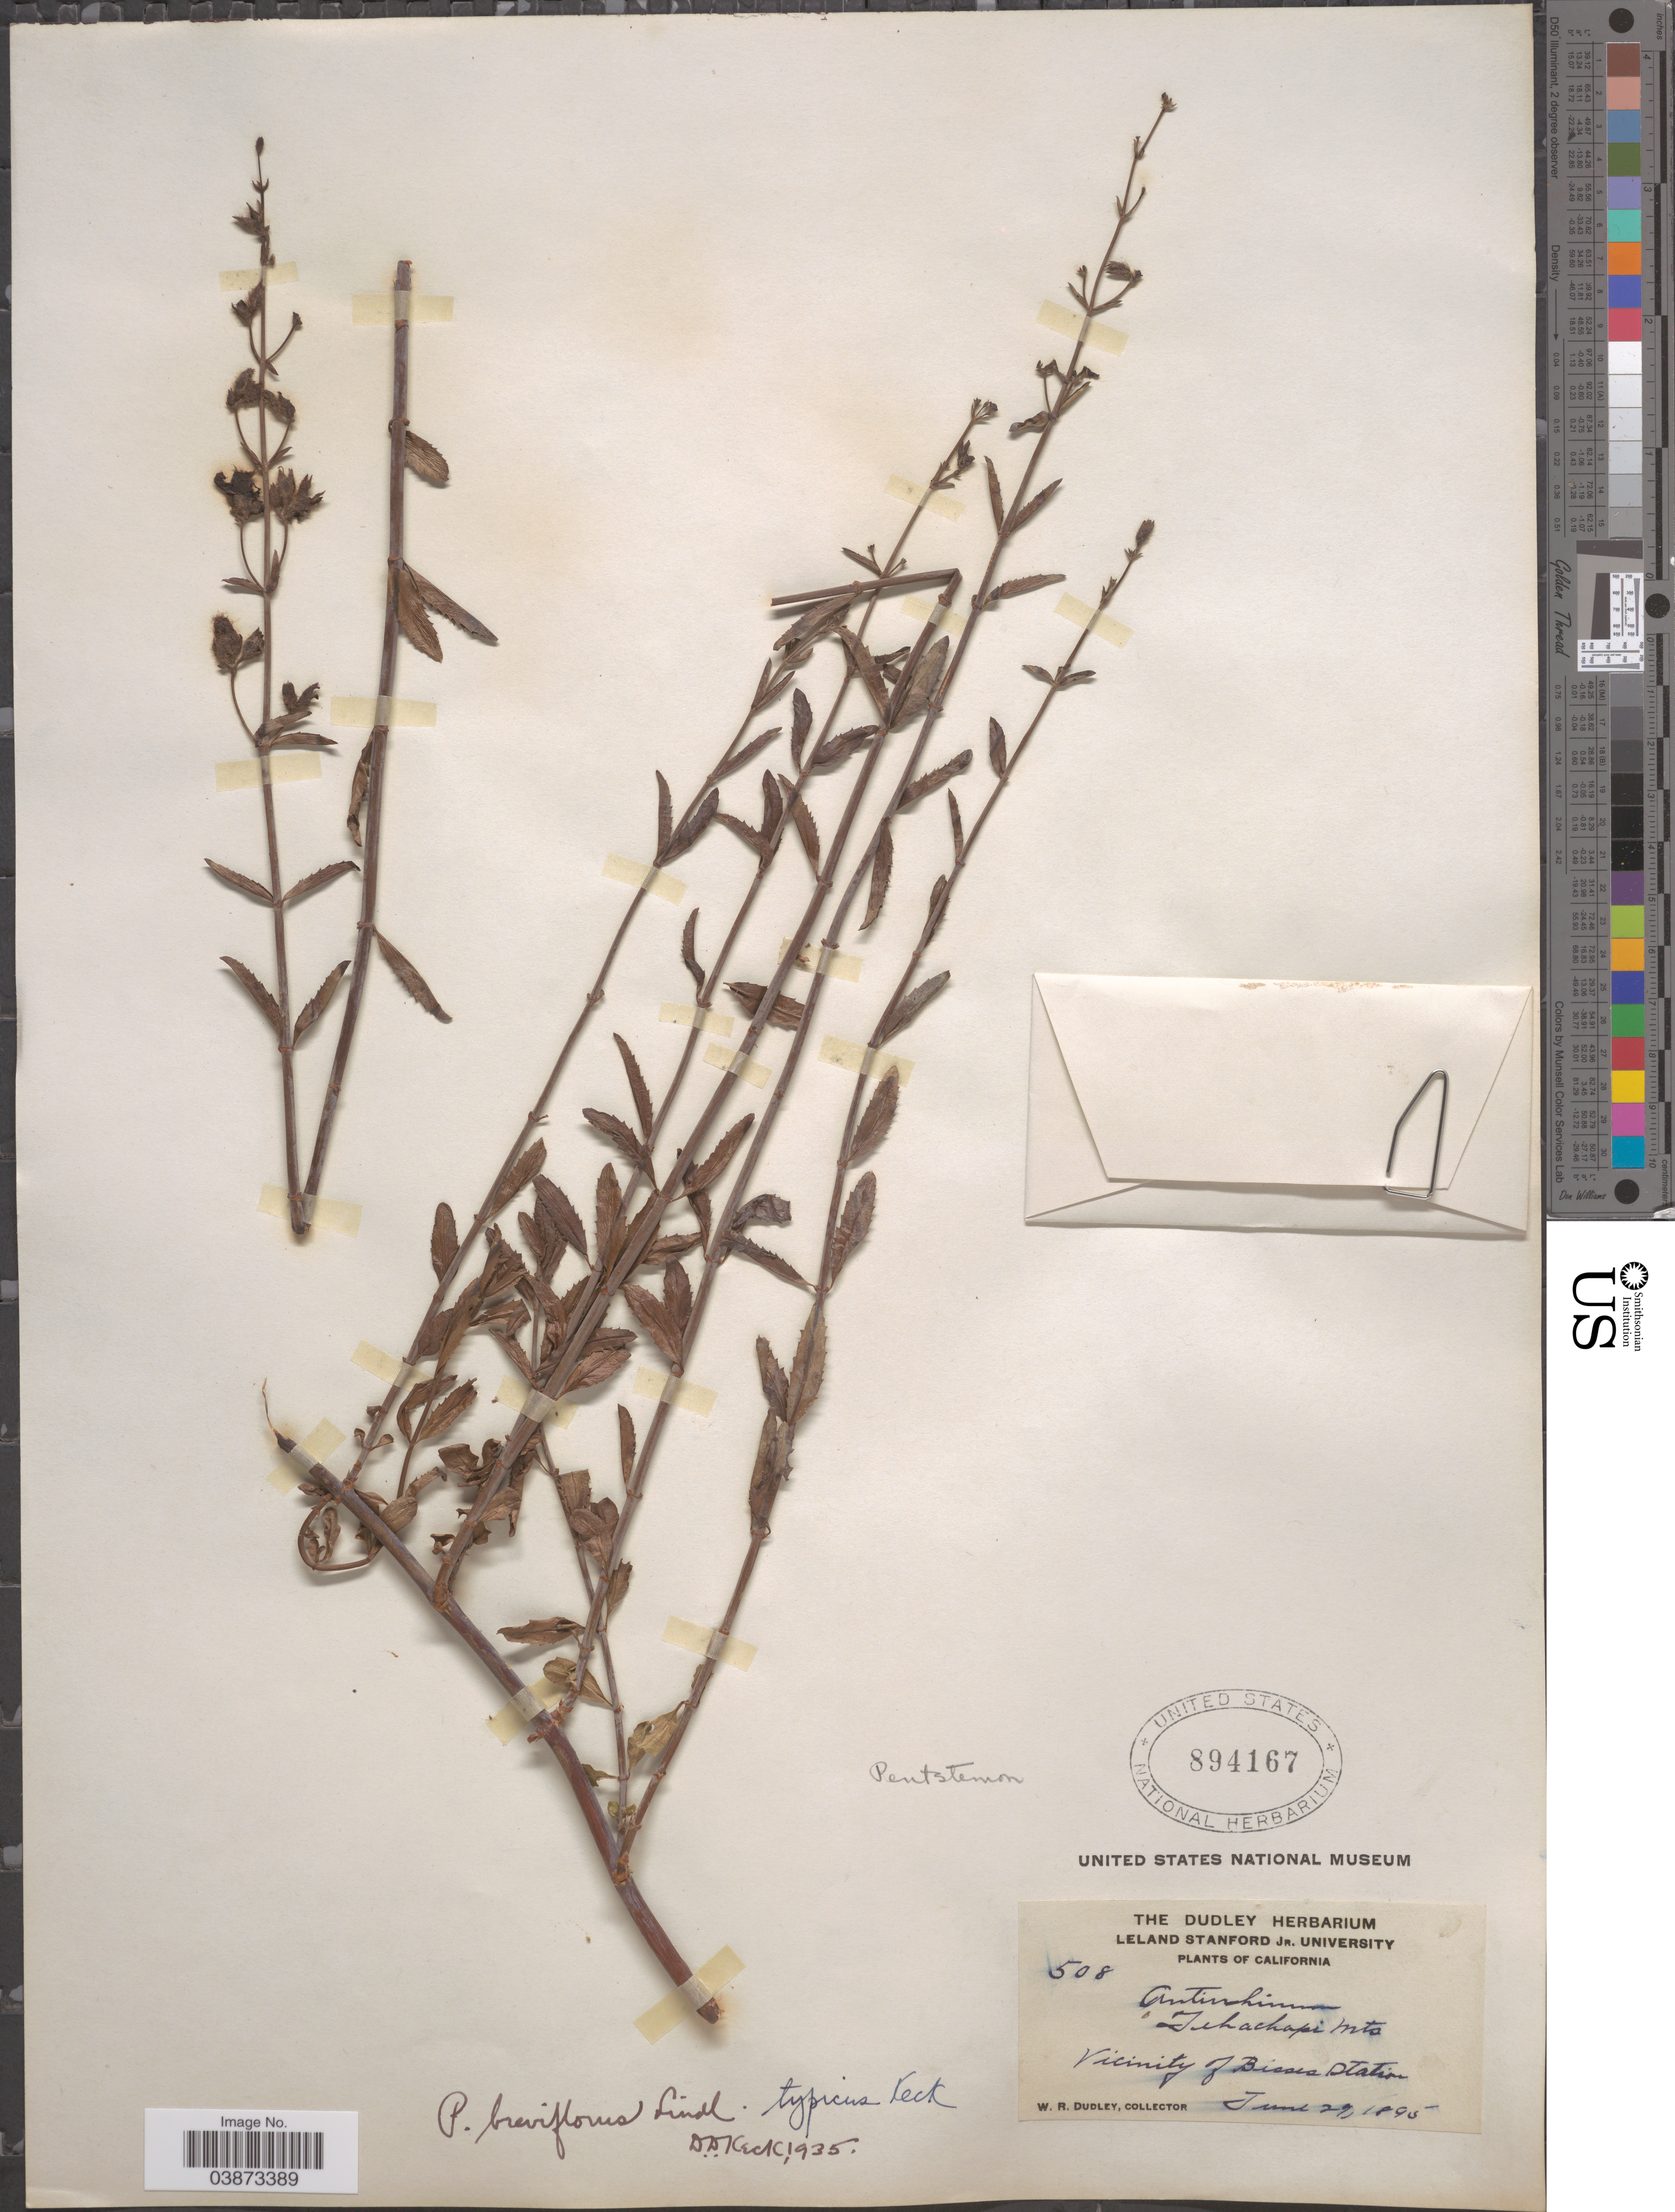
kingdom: Plantae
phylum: Tracheophyta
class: Magnoliopsida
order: Lamiales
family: Plantaginaceae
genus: Penstemon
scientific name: Penstemon breviflorus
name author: Lindl.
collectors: W. Dudley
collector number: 508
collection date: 1895-06-29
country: United States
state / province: California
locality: Tehachapi Mts. Vicinity of Bisses Station.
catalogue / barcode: US 894167